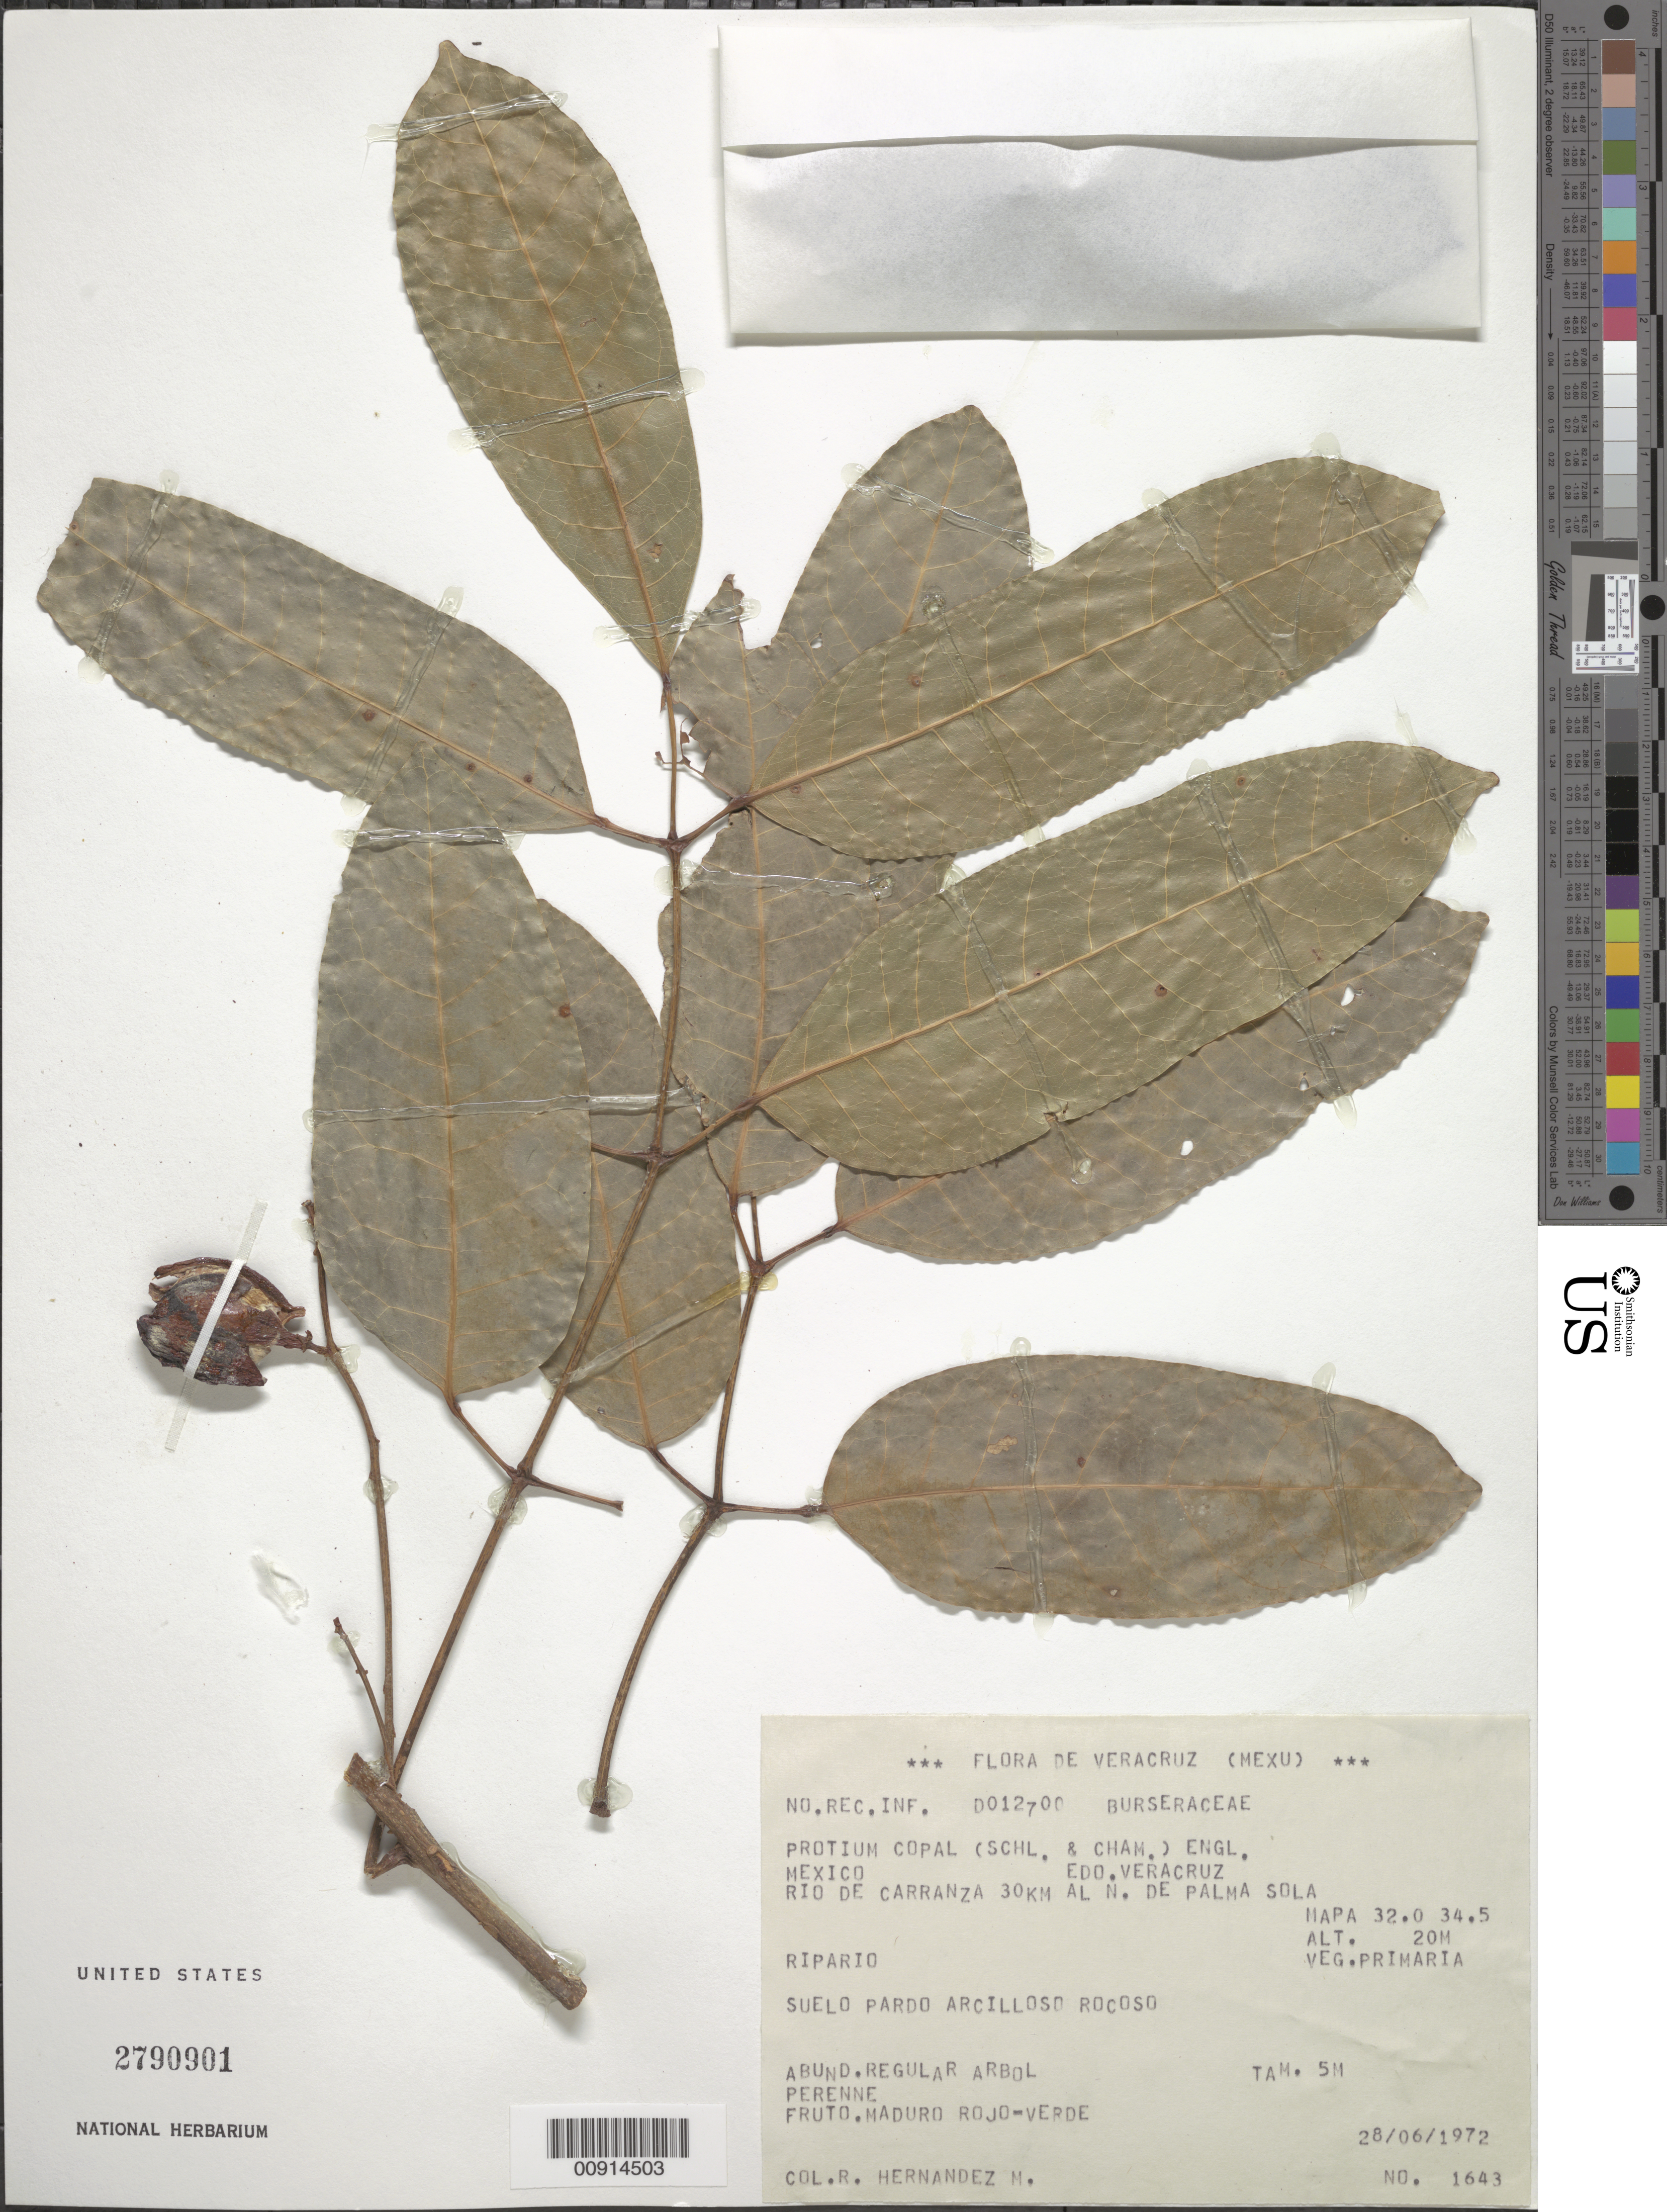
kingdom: Plantae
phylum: Tracheophyta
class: Magnoliopsida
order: Sapindales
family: Burseraceae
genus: Protium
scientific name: Protium copal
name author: (Schltdl. & Cham.) Engl.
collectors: R. M. Hernandez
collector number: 1643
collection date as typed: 28 Jun 1972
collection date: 1972-06-28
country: Mexico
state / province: Veracruz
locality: Río de Carranza 30 km, al N. de Palma Sola, Veracruz. MAPA 32.0 34.5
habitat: Ripario. Veg. primaria. Suelo pardo arcilloso rocoso.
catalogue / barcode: US 2790901